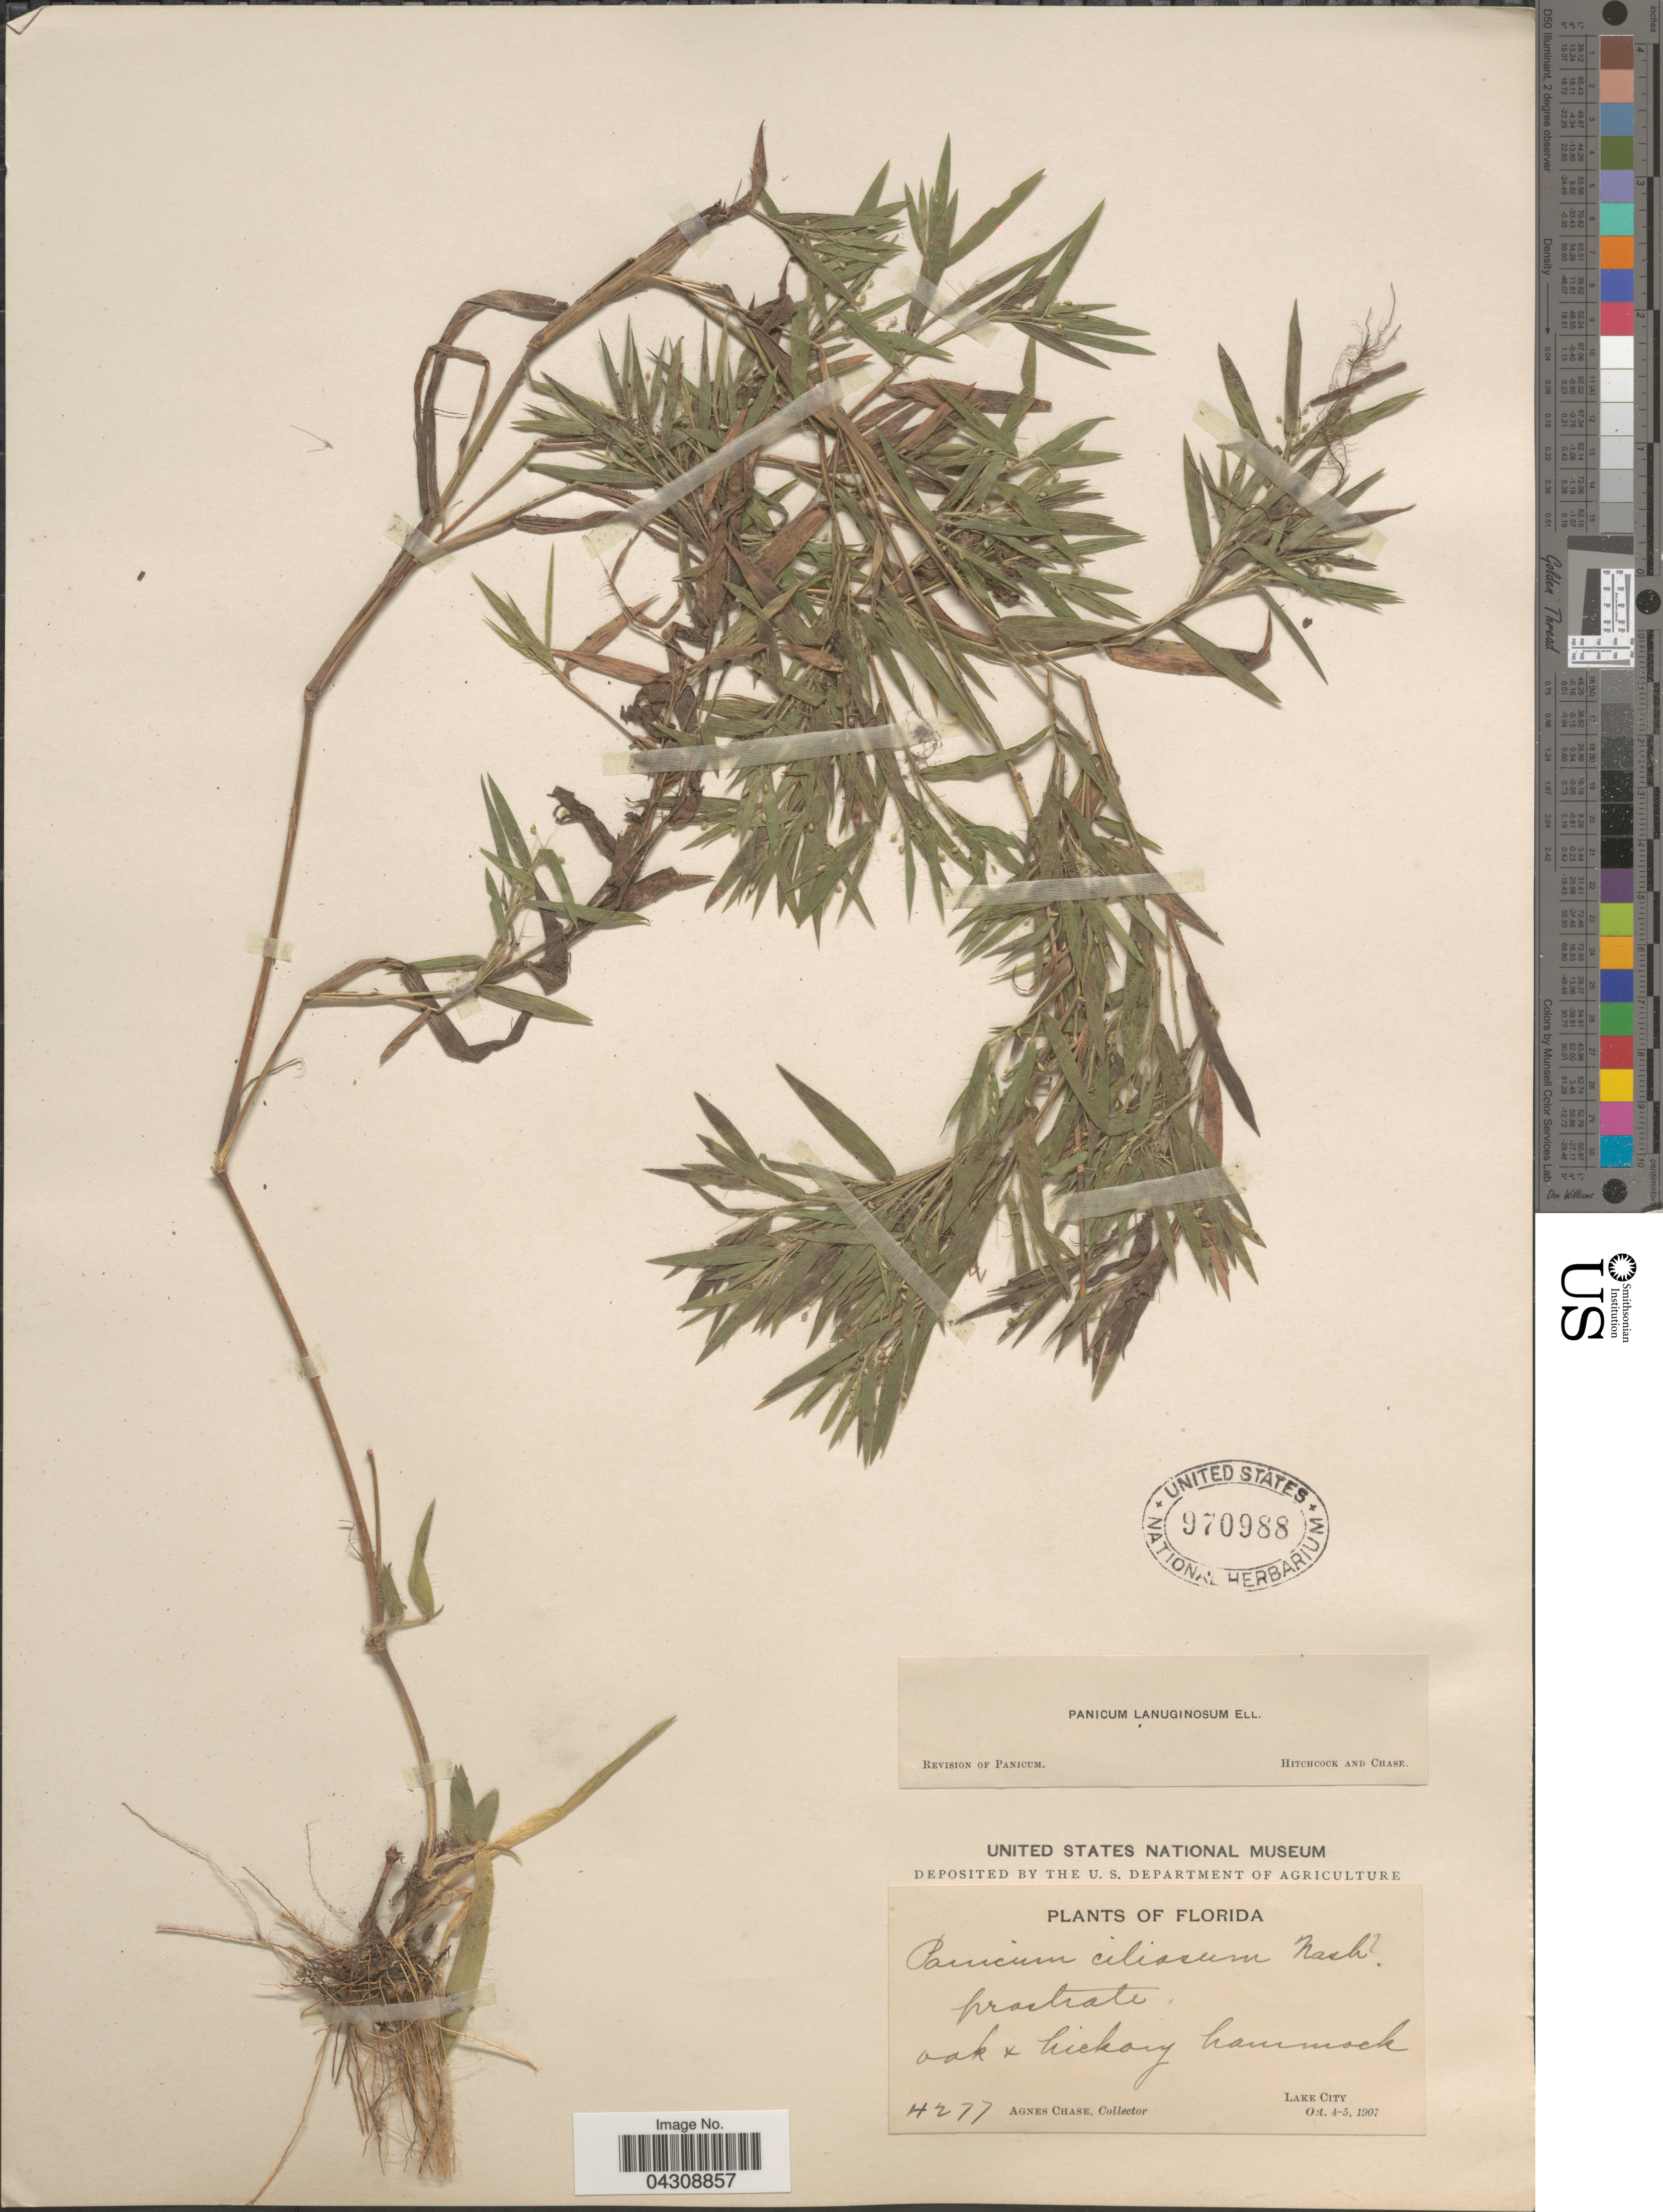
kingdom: Plantae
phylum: Tracheophyta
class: Liliopsida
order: Poales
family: Poaceae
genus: Dichanthelium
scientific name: Dichanthelium acuminatum var. acuminatum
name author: (Sw.) Gould & C.A. Clark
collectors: A. Chase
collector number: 4277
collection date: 1907-10-04/1907-10-05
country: United States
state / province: Florida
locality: Oak + hickory hammock. Lake City.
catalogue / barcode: US 970988